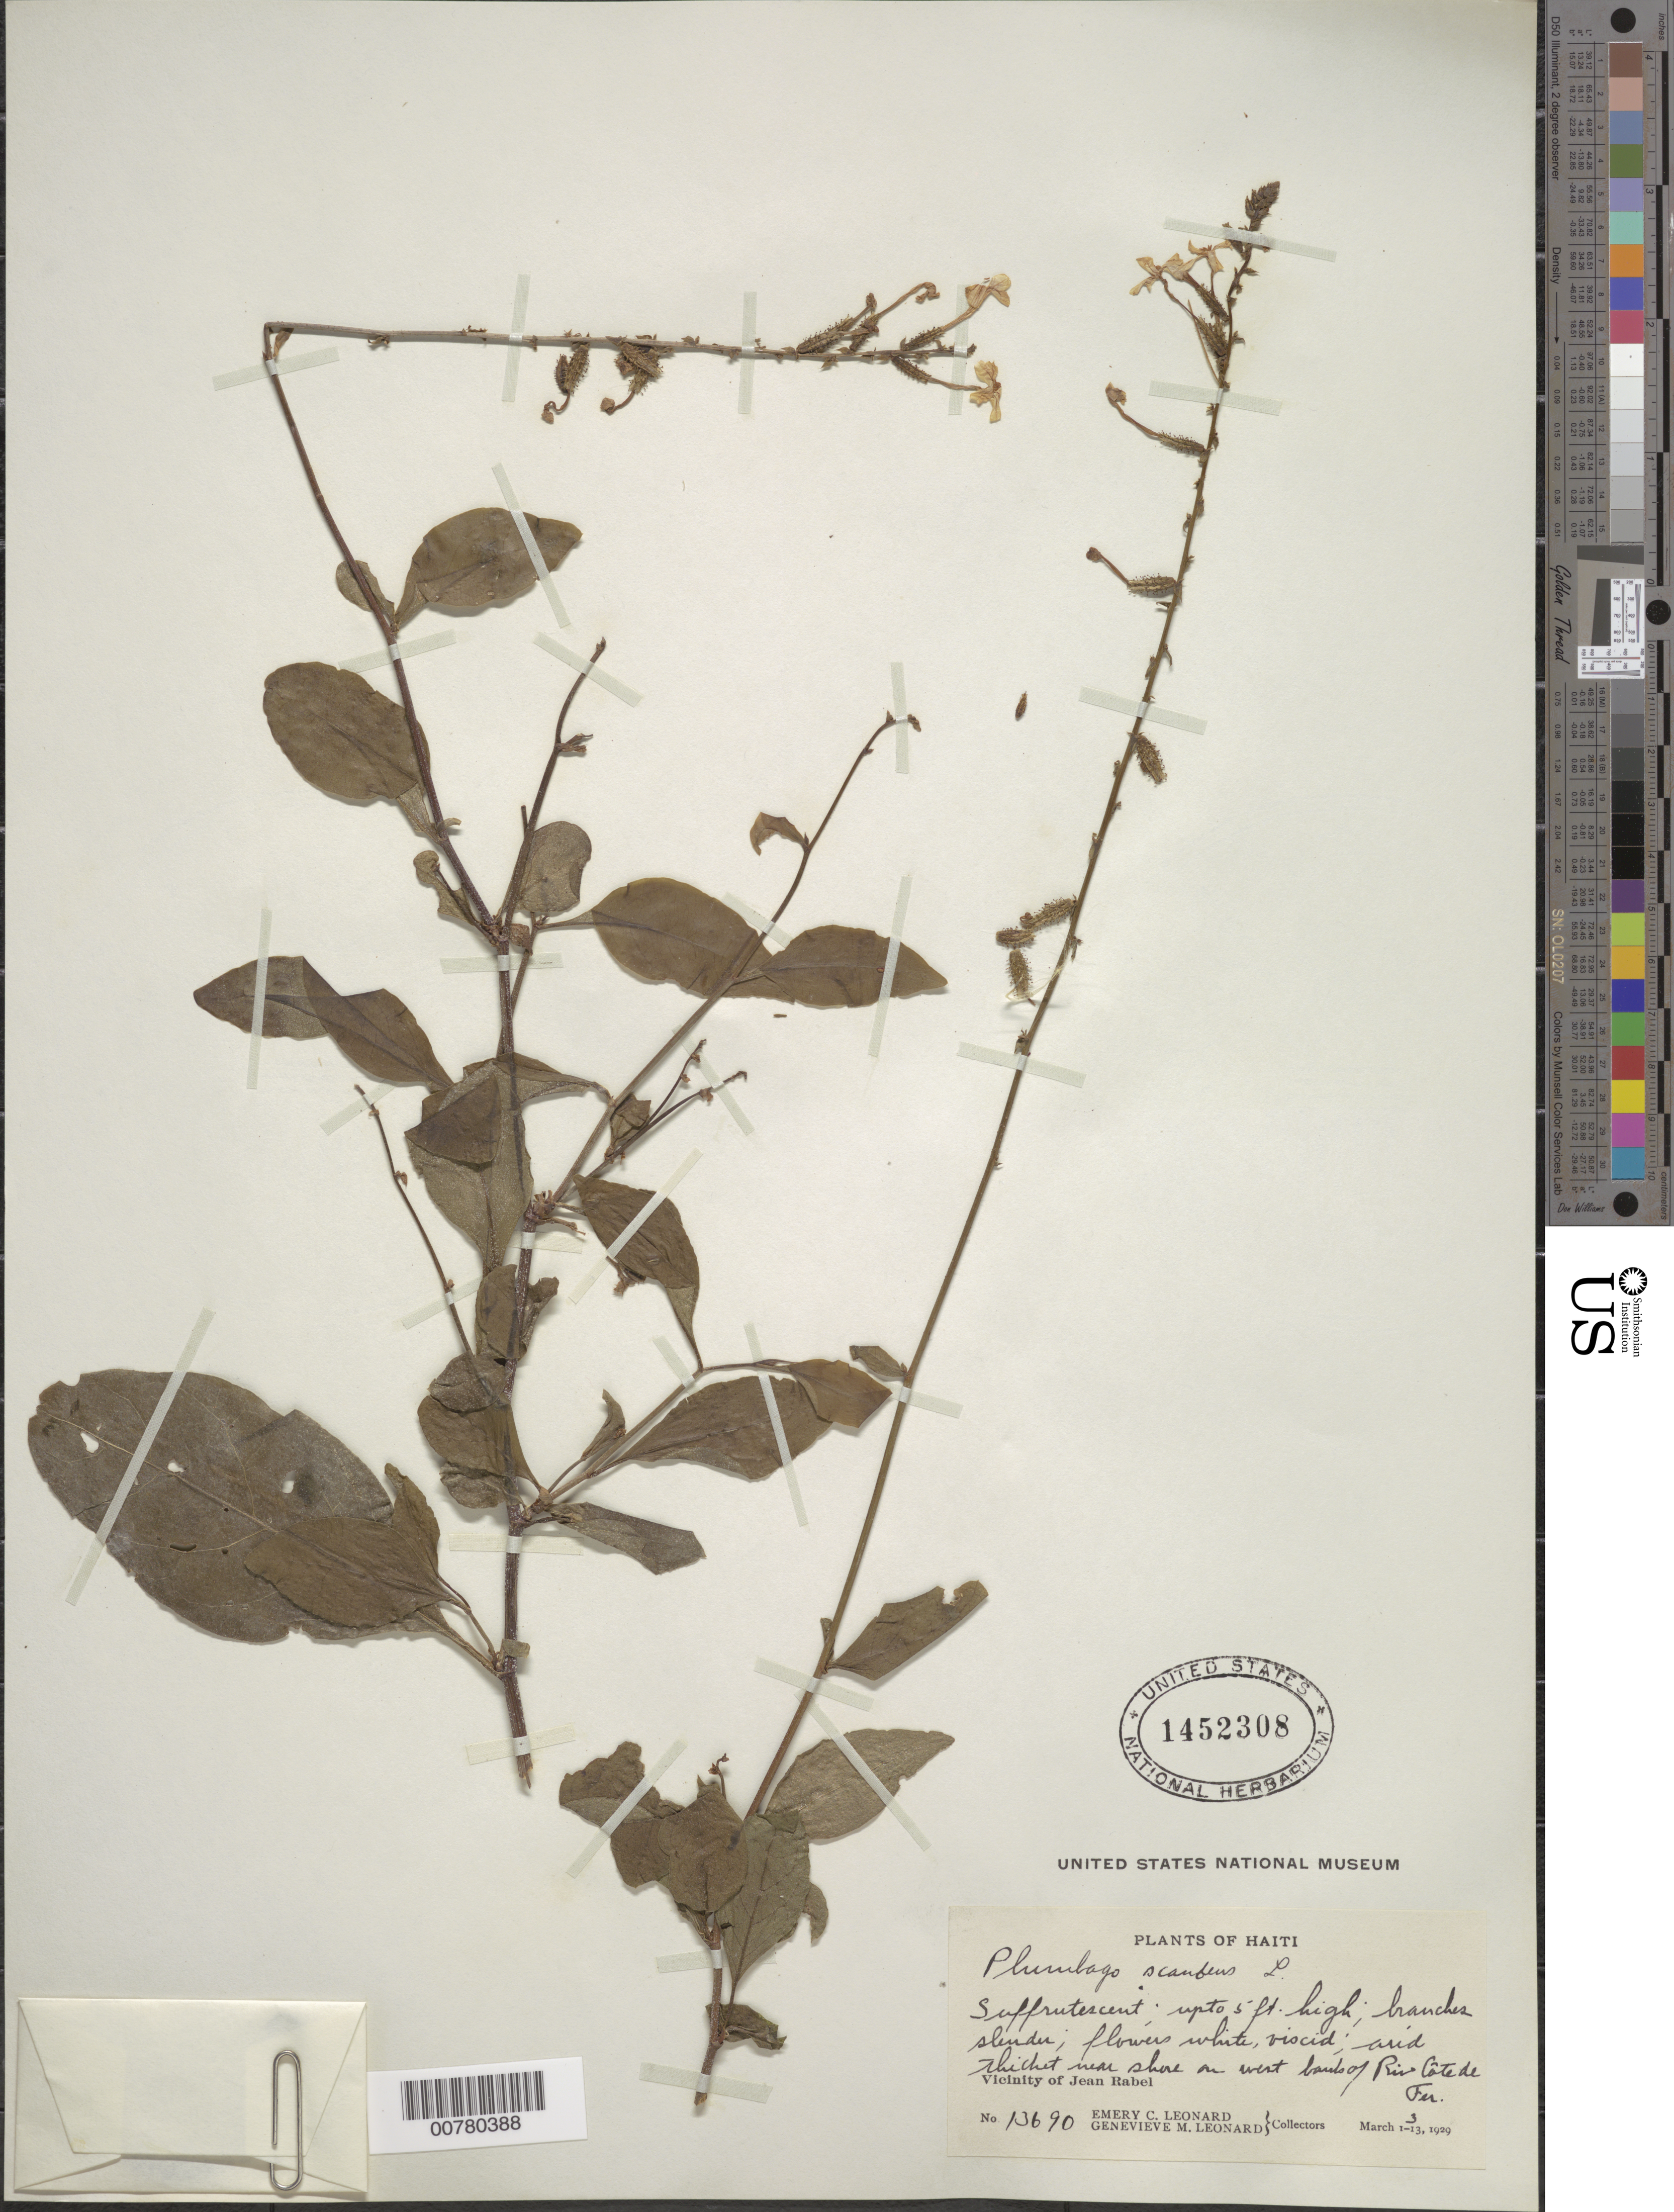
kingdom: Plantae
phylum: Tracheophyta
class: Magnoliopsida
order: Caryophyllales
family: Plumbaginaceae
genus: Plumbago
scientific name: Plumbago scandens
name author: L.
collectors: E. C. Leonard & G. M. Leonard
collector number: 13690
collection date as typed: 03 Mar 1929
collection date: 1929-03-03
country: Haiti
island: Hispaniola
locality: Vicinity of Jean Rabel, on west bank of Riv Côte de Fer.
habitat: Arid thicket near shore.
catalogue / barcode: US 1452308